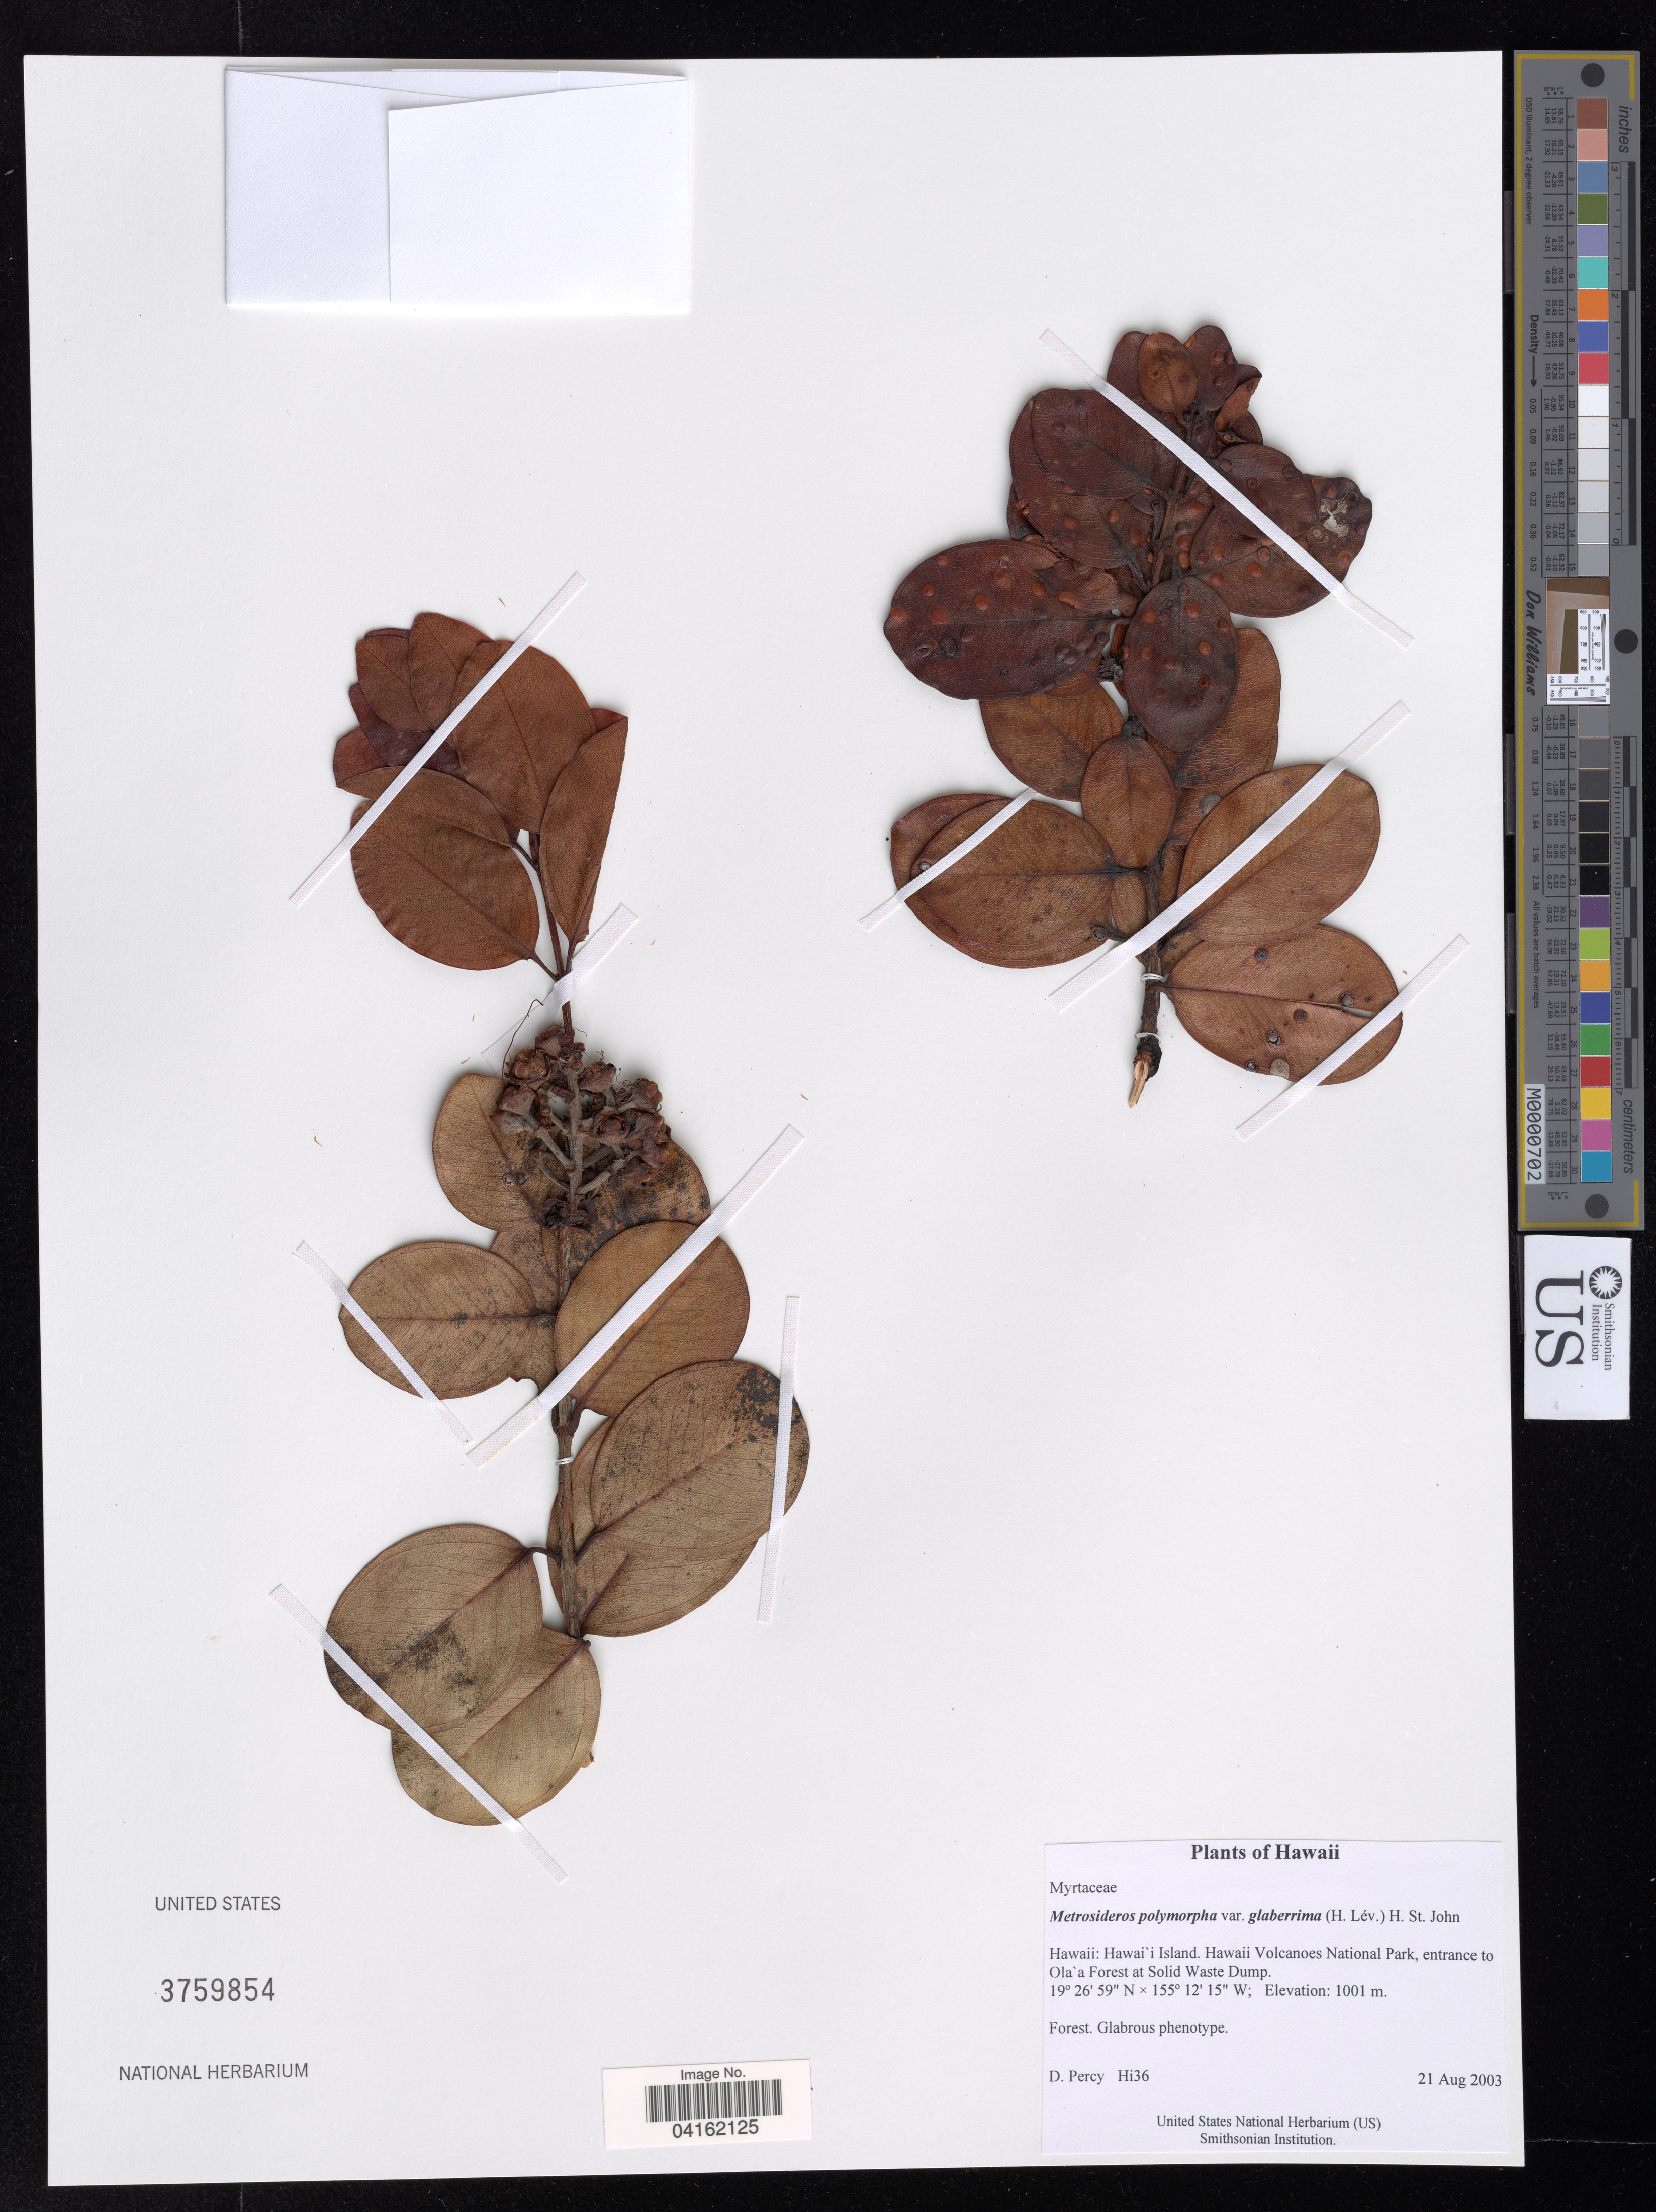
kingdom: Plantae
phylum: Tracheophyta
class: Magnoliopsida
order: Myrtales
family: Myrtaceae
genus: Metrosideros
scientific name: Metrosideros polymorpha var. glaberrima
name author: (H. Lév.) H. St. John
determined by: Percy, D. M.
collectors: D. Percy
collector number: Hi36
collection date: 2003-08-21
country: United States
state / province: Hawaii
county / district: Hawaii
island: Hawaii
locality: Hawaii Volcanoes National Park, entrance to Ola'a Forest at Solid Waste Dump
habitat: Forest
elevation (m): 1001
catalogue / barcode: US 3759854